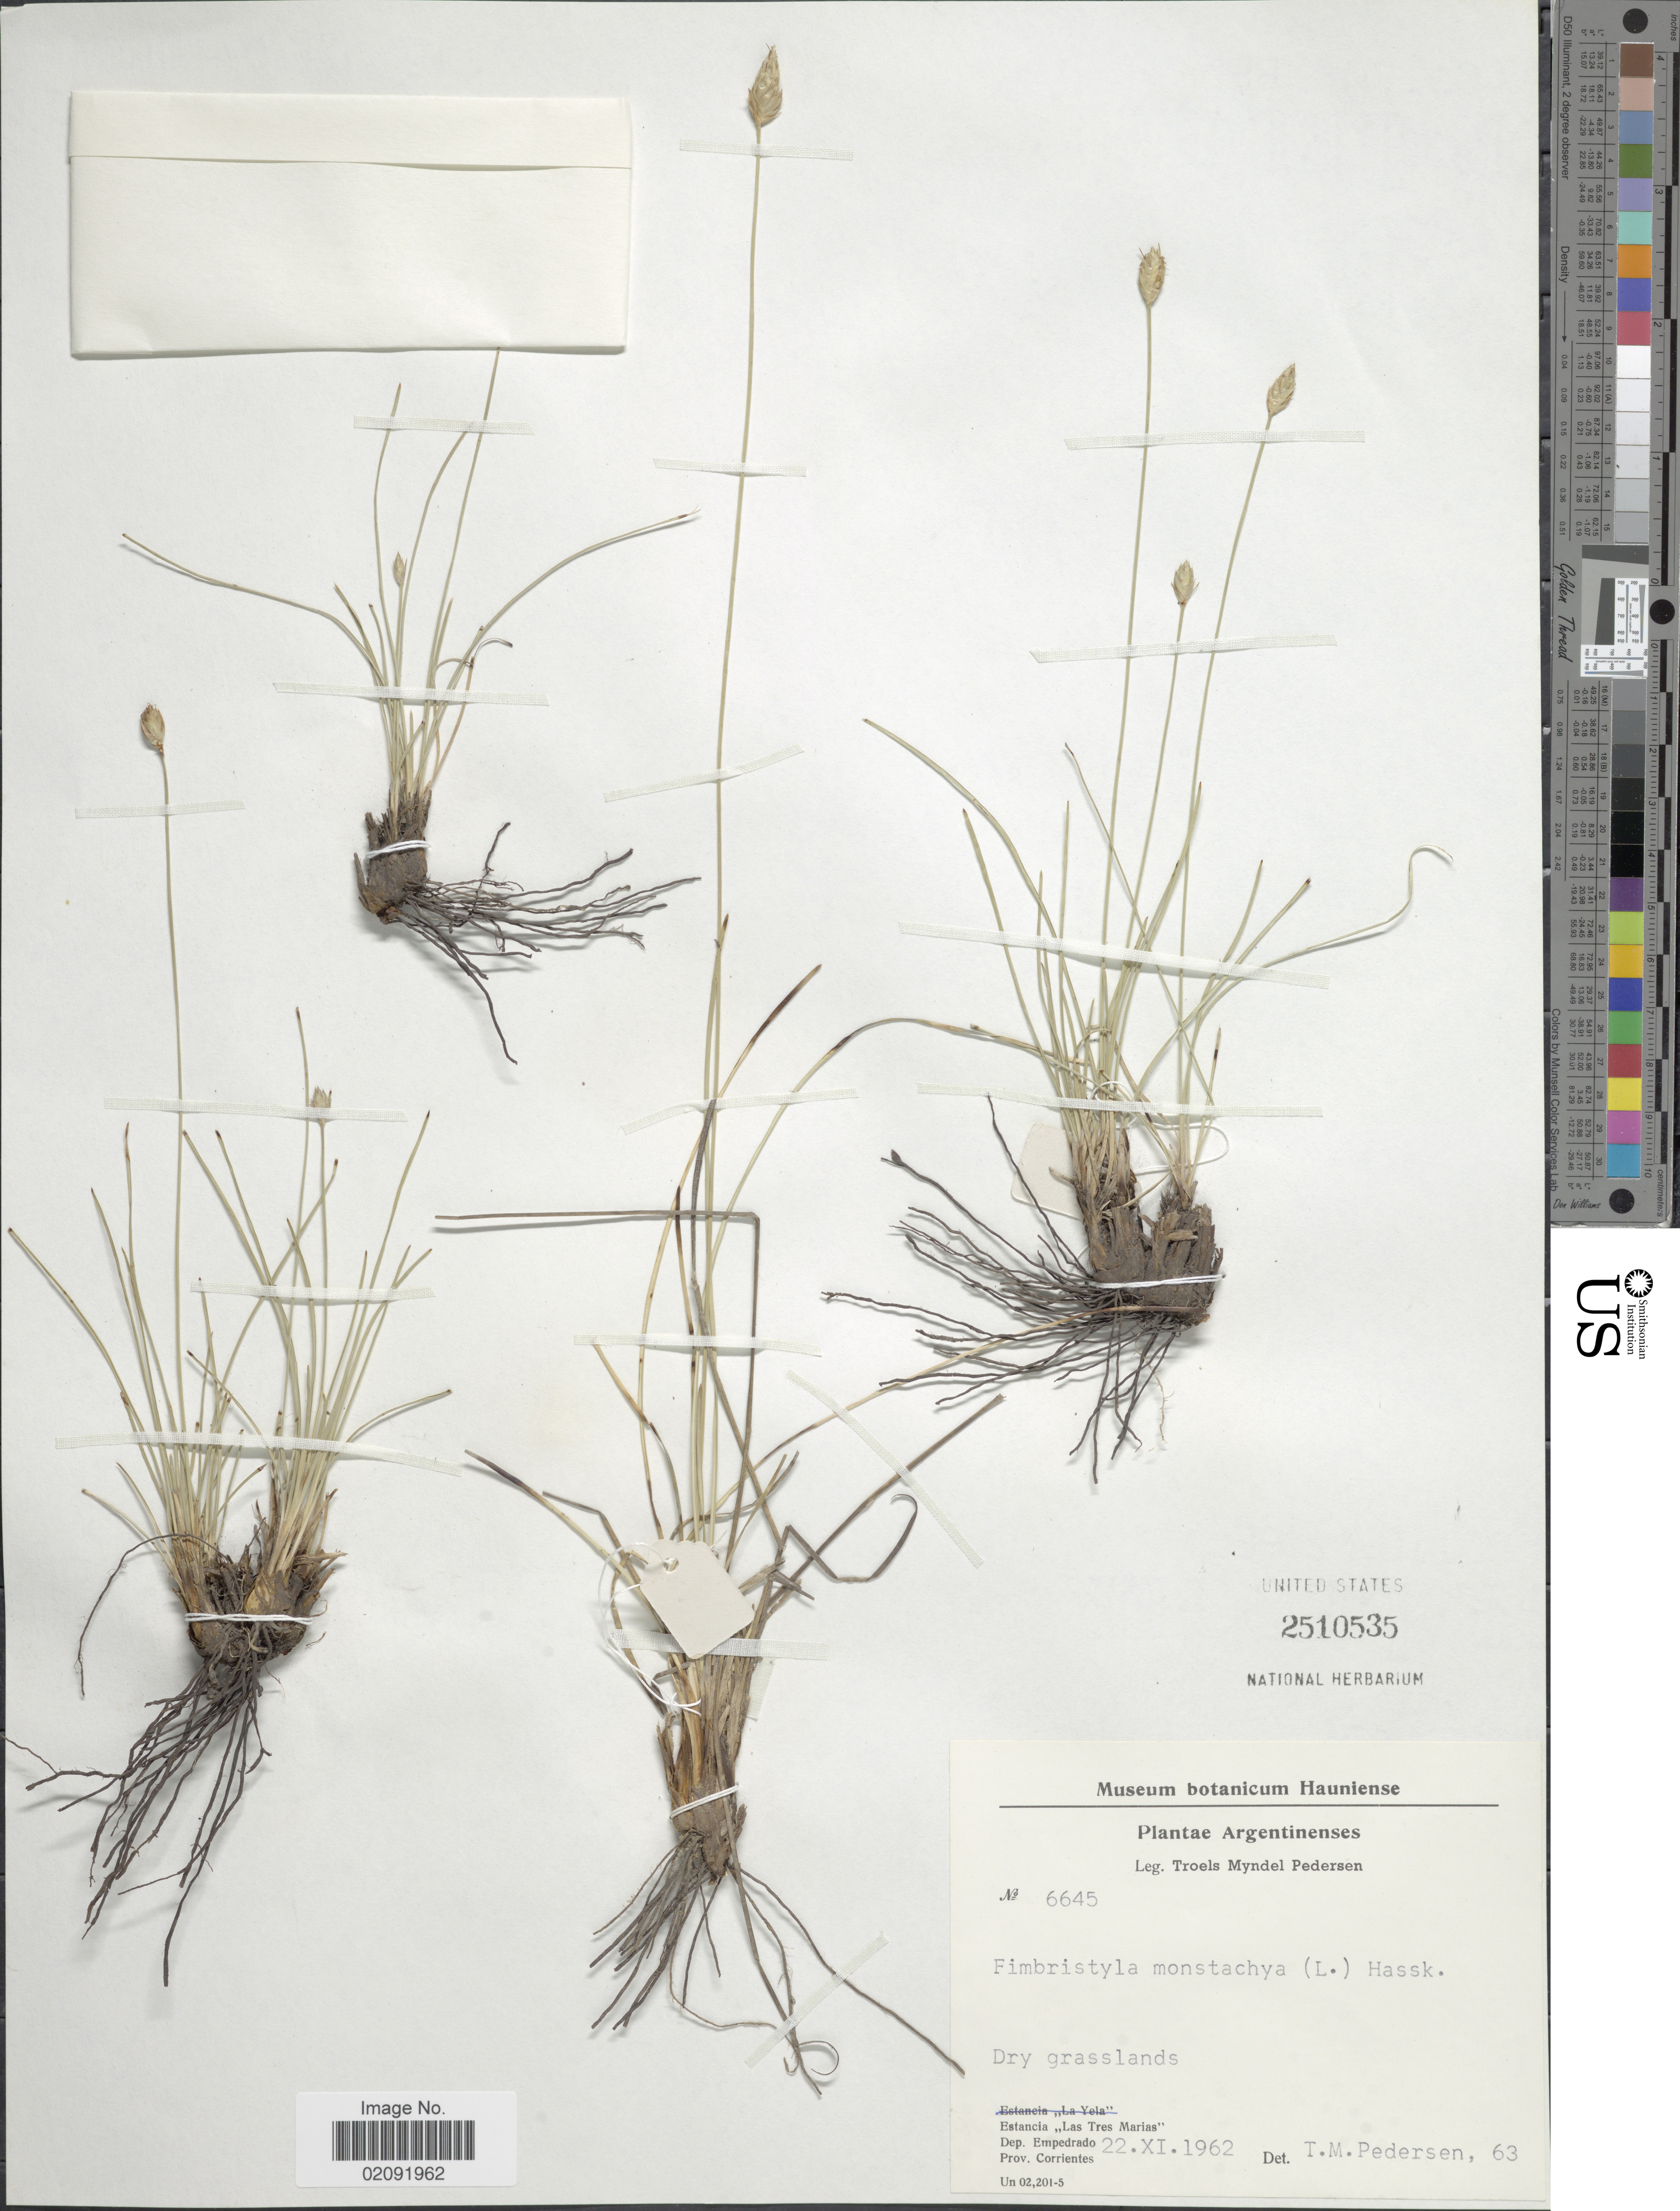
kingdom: Plantae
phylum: Tracheophyta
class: Liliopsida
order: Poales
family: Cyperaceae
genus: Abildgaardia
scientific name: Abildgaardia ovata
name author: (Burm. f.) Kral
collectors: T. Pederson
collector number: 6645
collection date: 1962-11-22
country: Argentina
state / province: Corrientes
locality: Dry grasslands, Estancia ,,Las Tres Marias', Dep Empedrado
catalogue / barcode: US 2510535